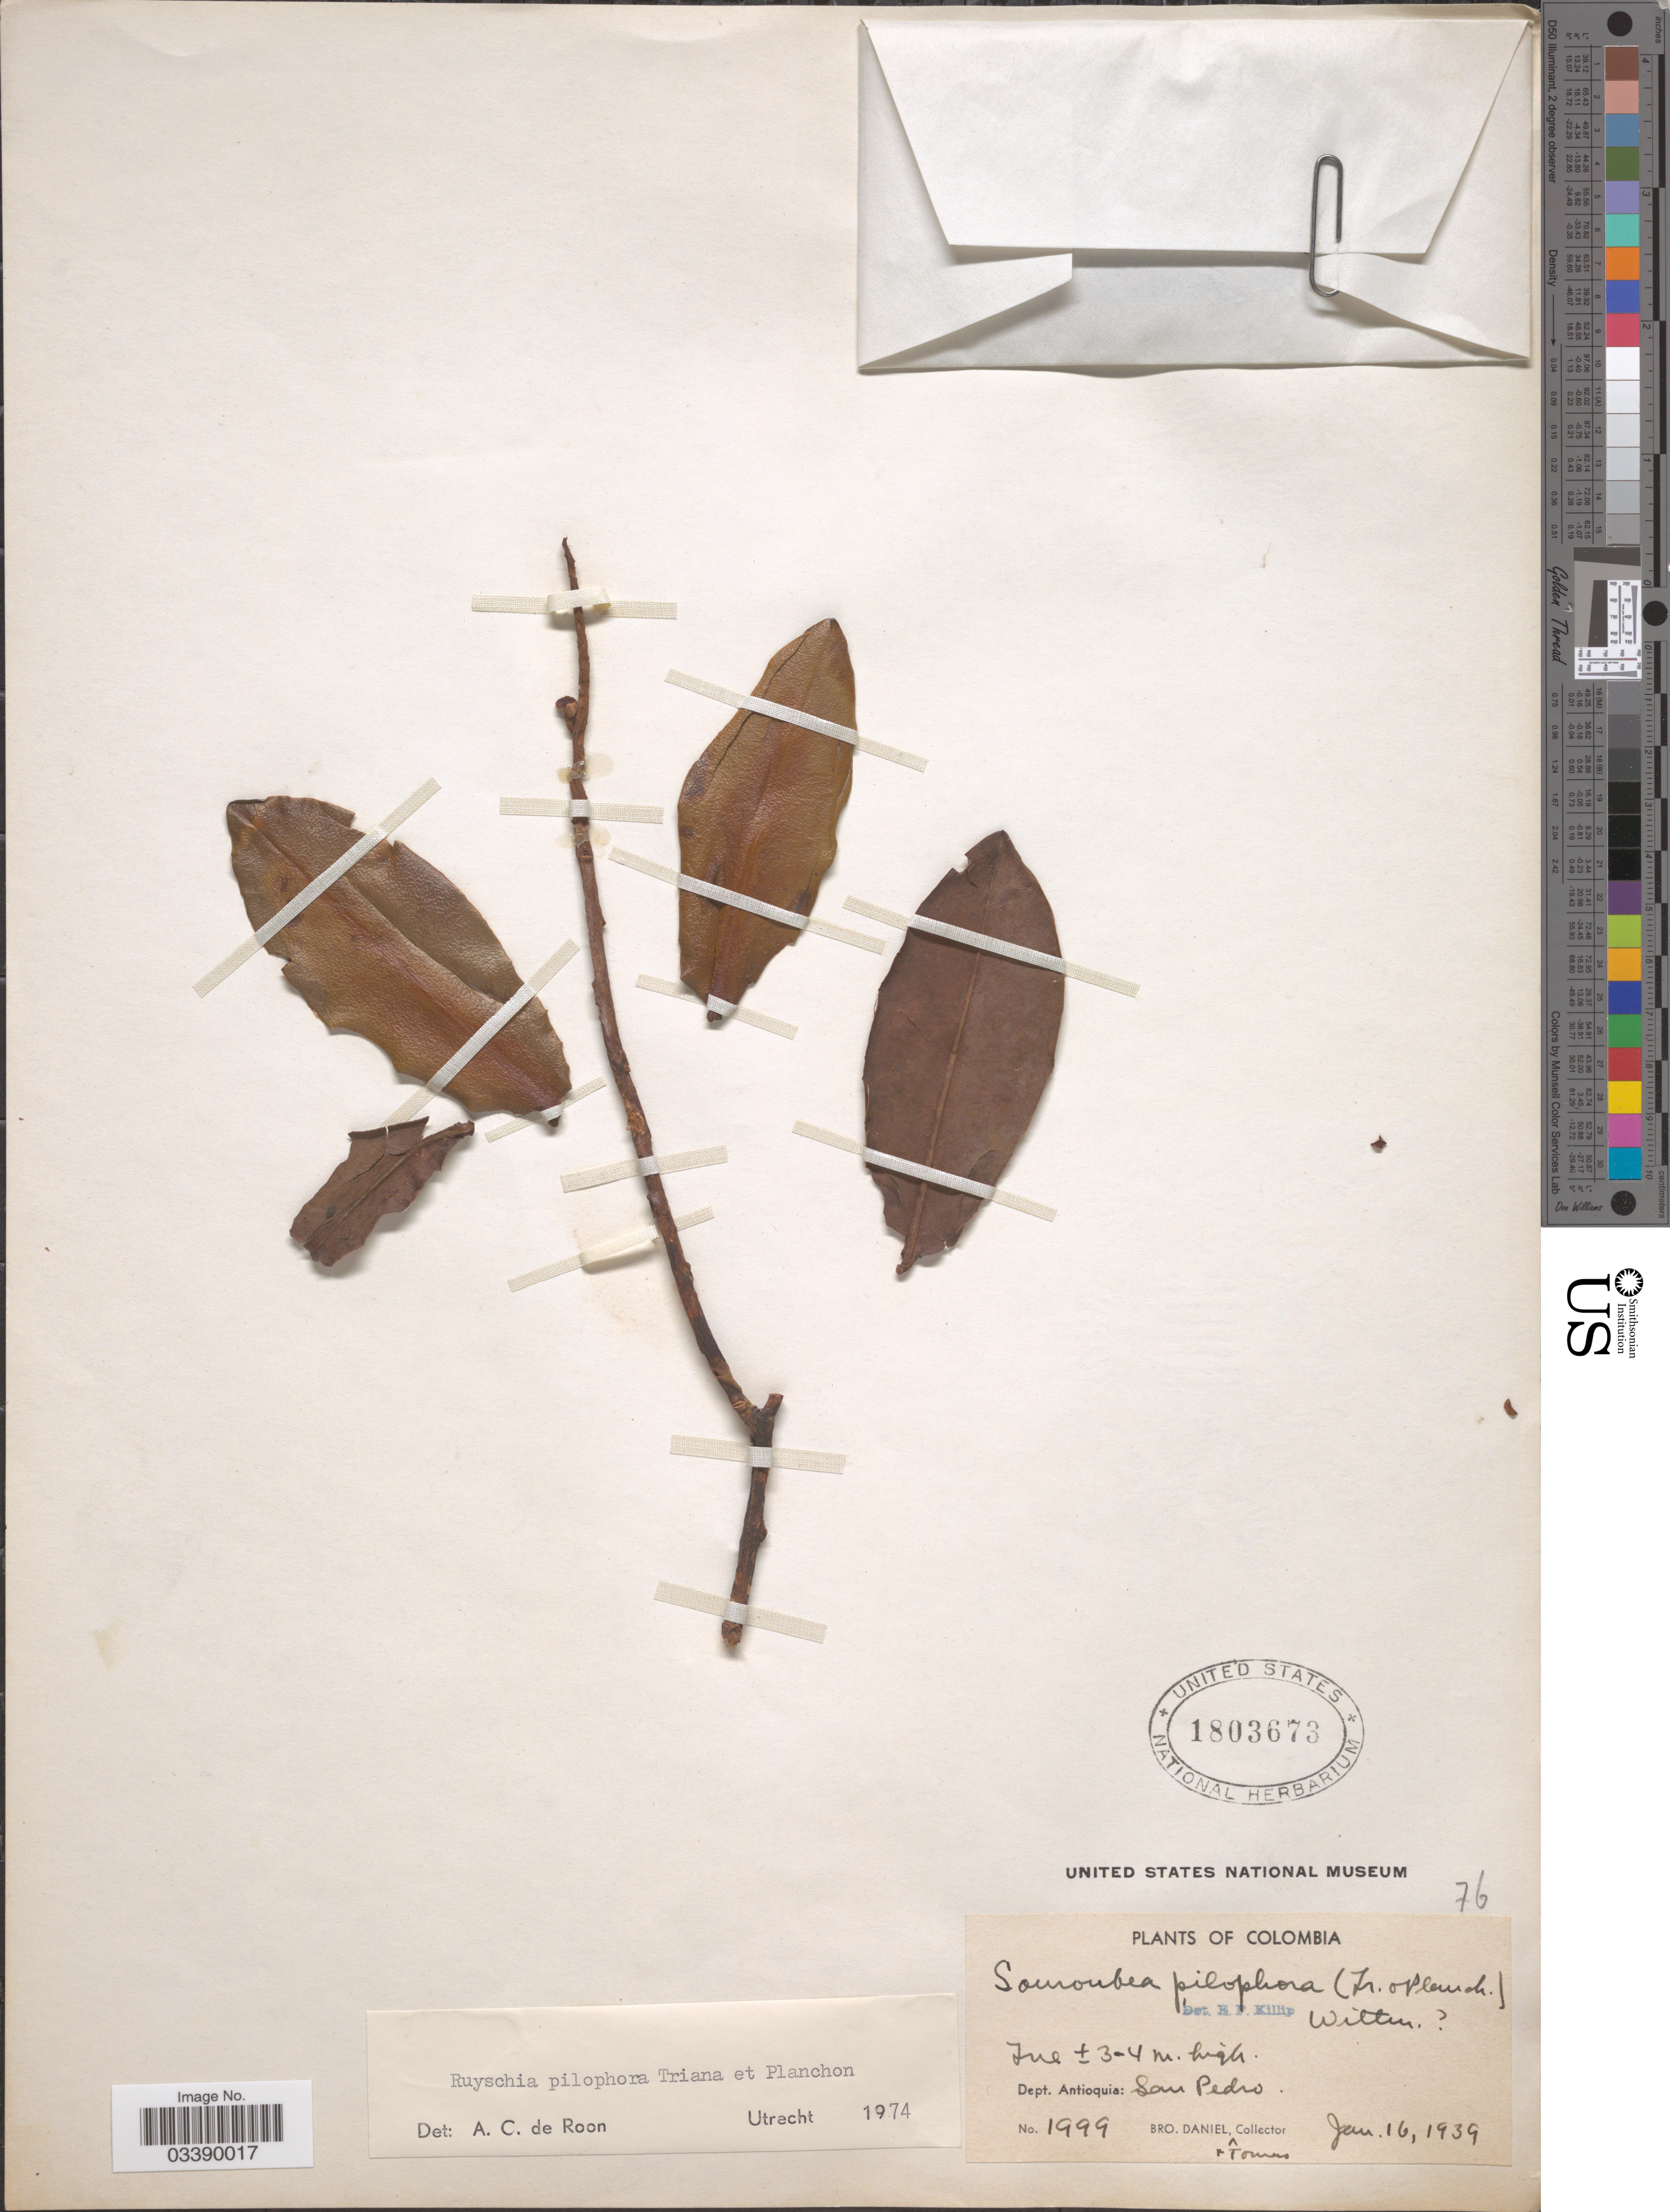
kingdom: Plantae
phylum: Tracheophyta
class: Magnoliopsida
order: Ericales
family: Marcgraviaceae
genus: Ruyschia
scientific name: Ruyschia pilophora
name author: Triana & Planch.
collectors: Bro. Daniel & Bro. A. Tomas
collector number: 1999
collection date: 1939-01-16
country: Colombia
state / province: Antioquia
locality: Dept. Antioquia: San Pedro.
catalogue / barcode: US 1803673